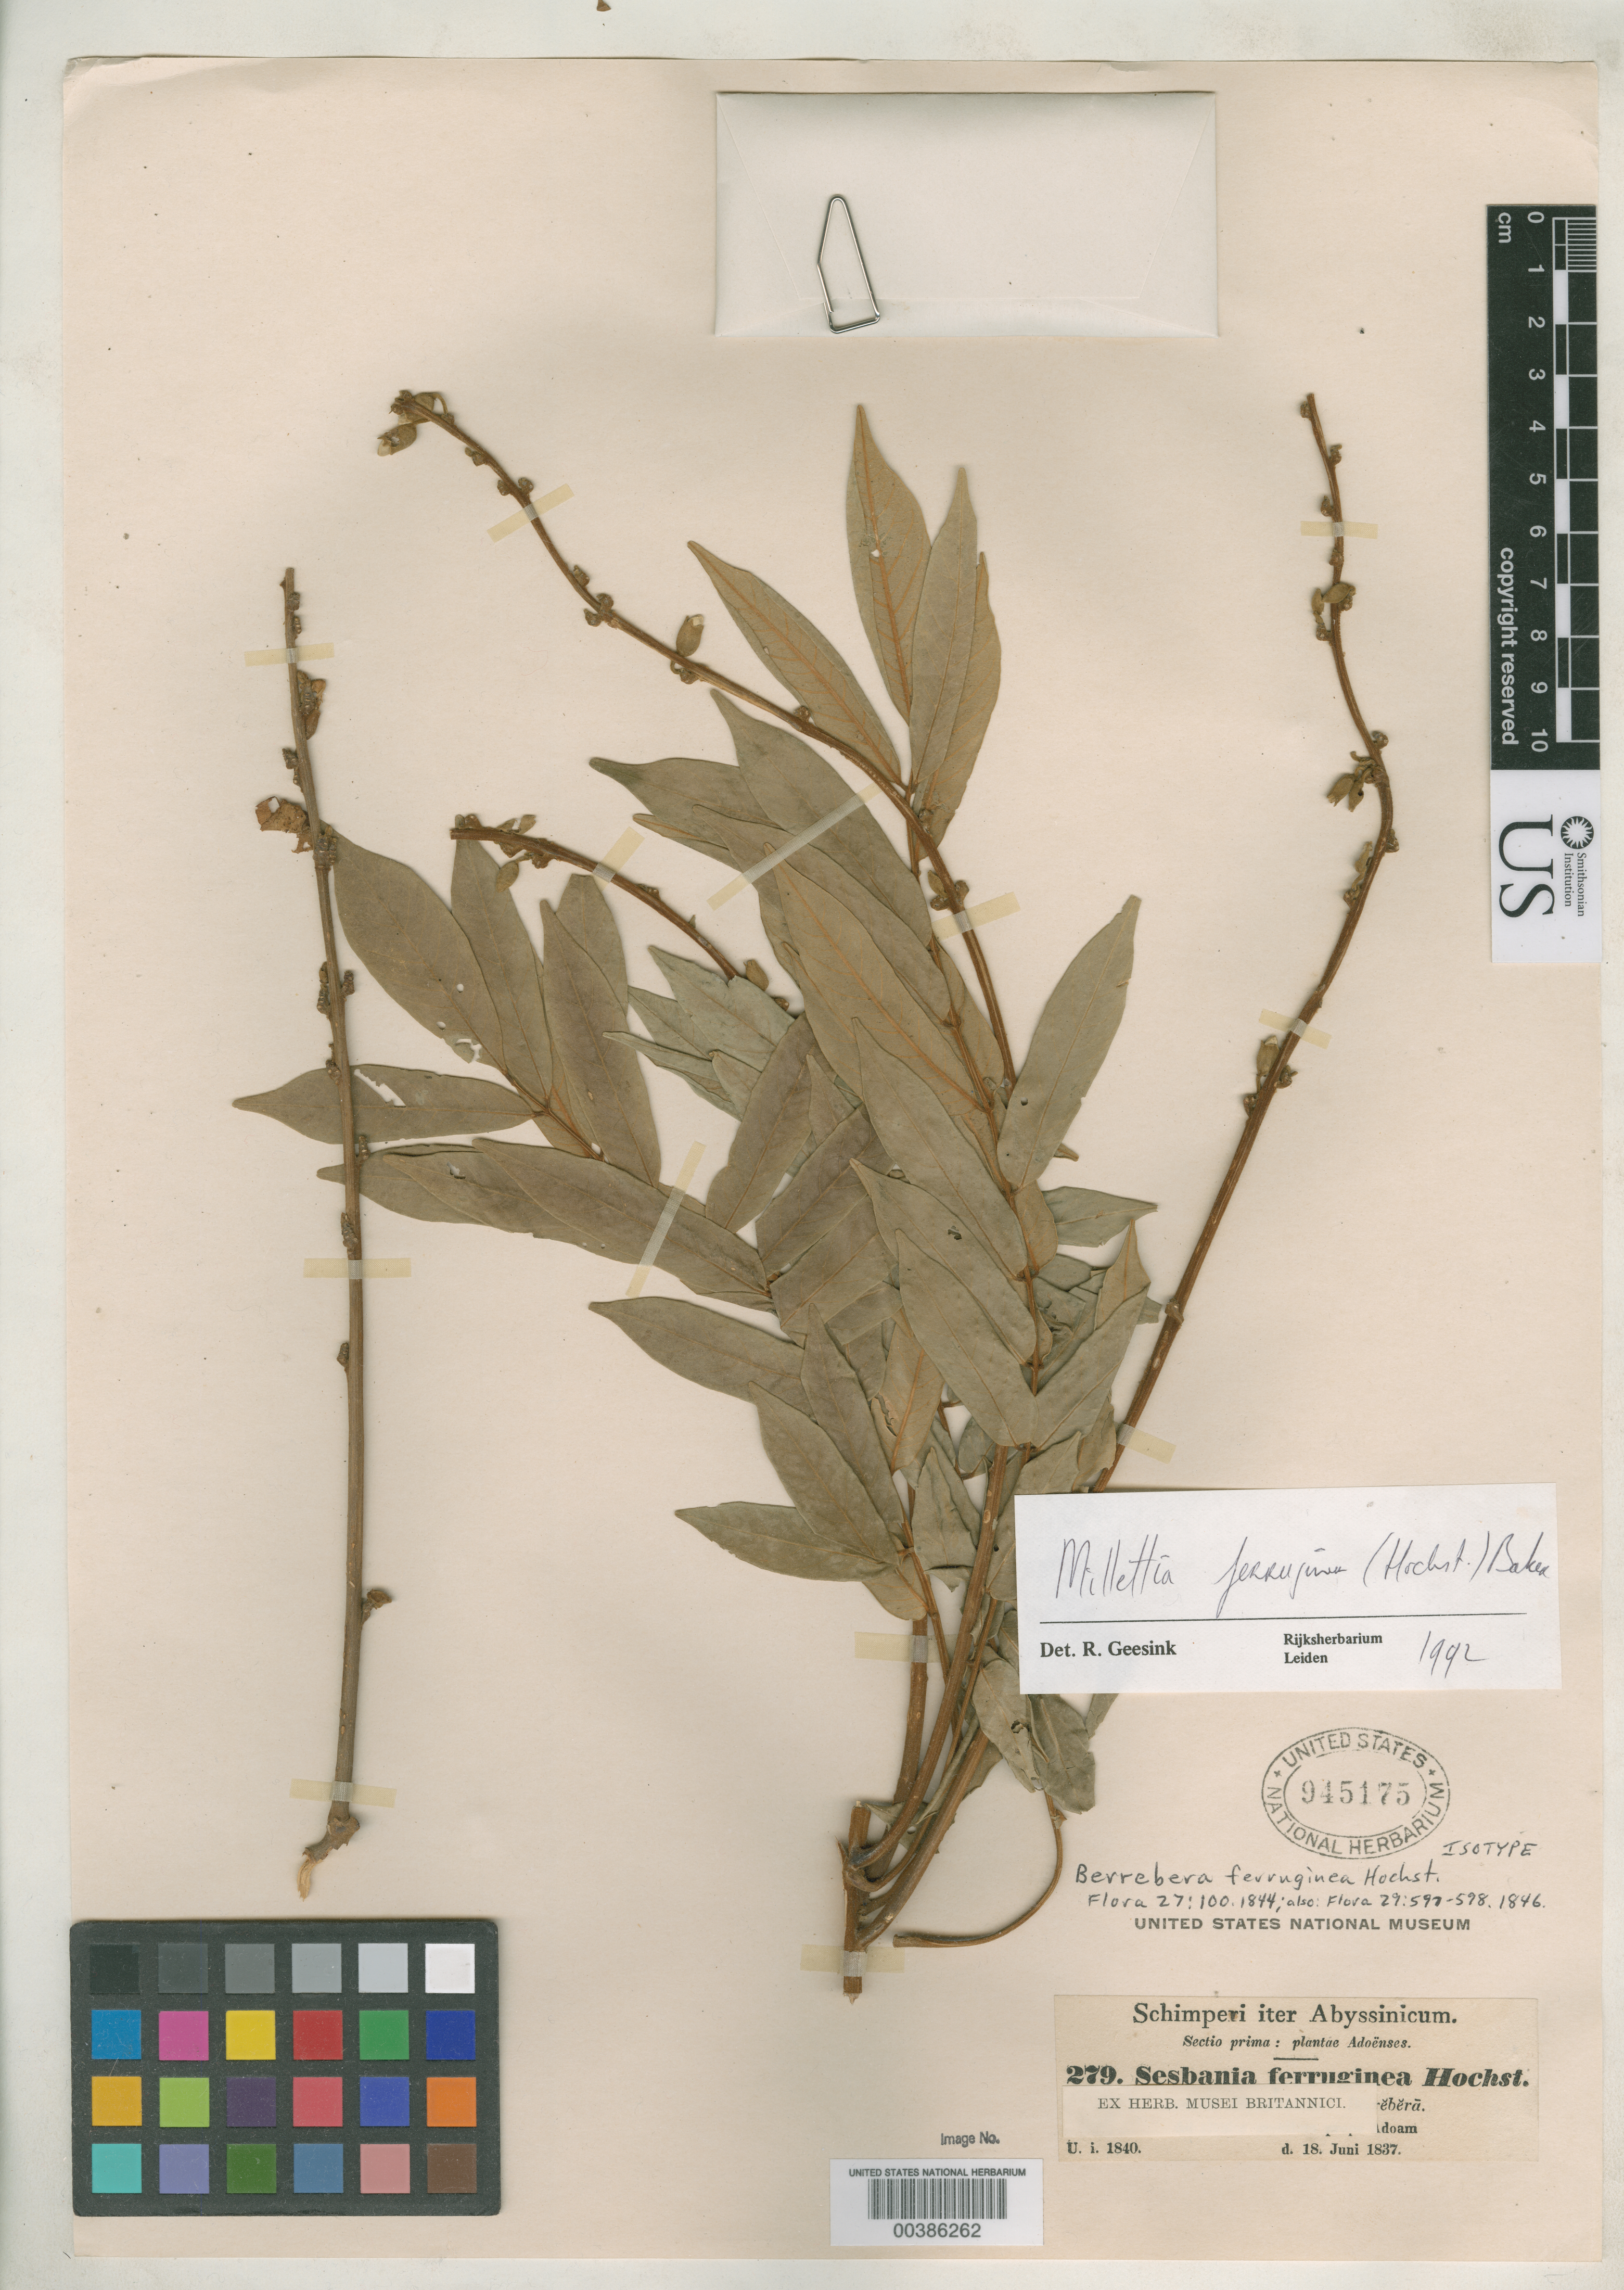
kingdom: Plantae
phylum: Tracheophyta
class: Magnoliopsida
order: Fabales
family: Fabaceae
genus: Berrebera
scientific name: Berrebera ferruginea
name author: Hochst.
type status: Isotype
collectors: G. W. Schimper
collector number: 279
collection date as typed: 18 Jun 1837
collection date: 1837-06-18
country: Ethiopia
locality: Ad rivulos montium prope Adoam.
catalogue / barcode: US 945175